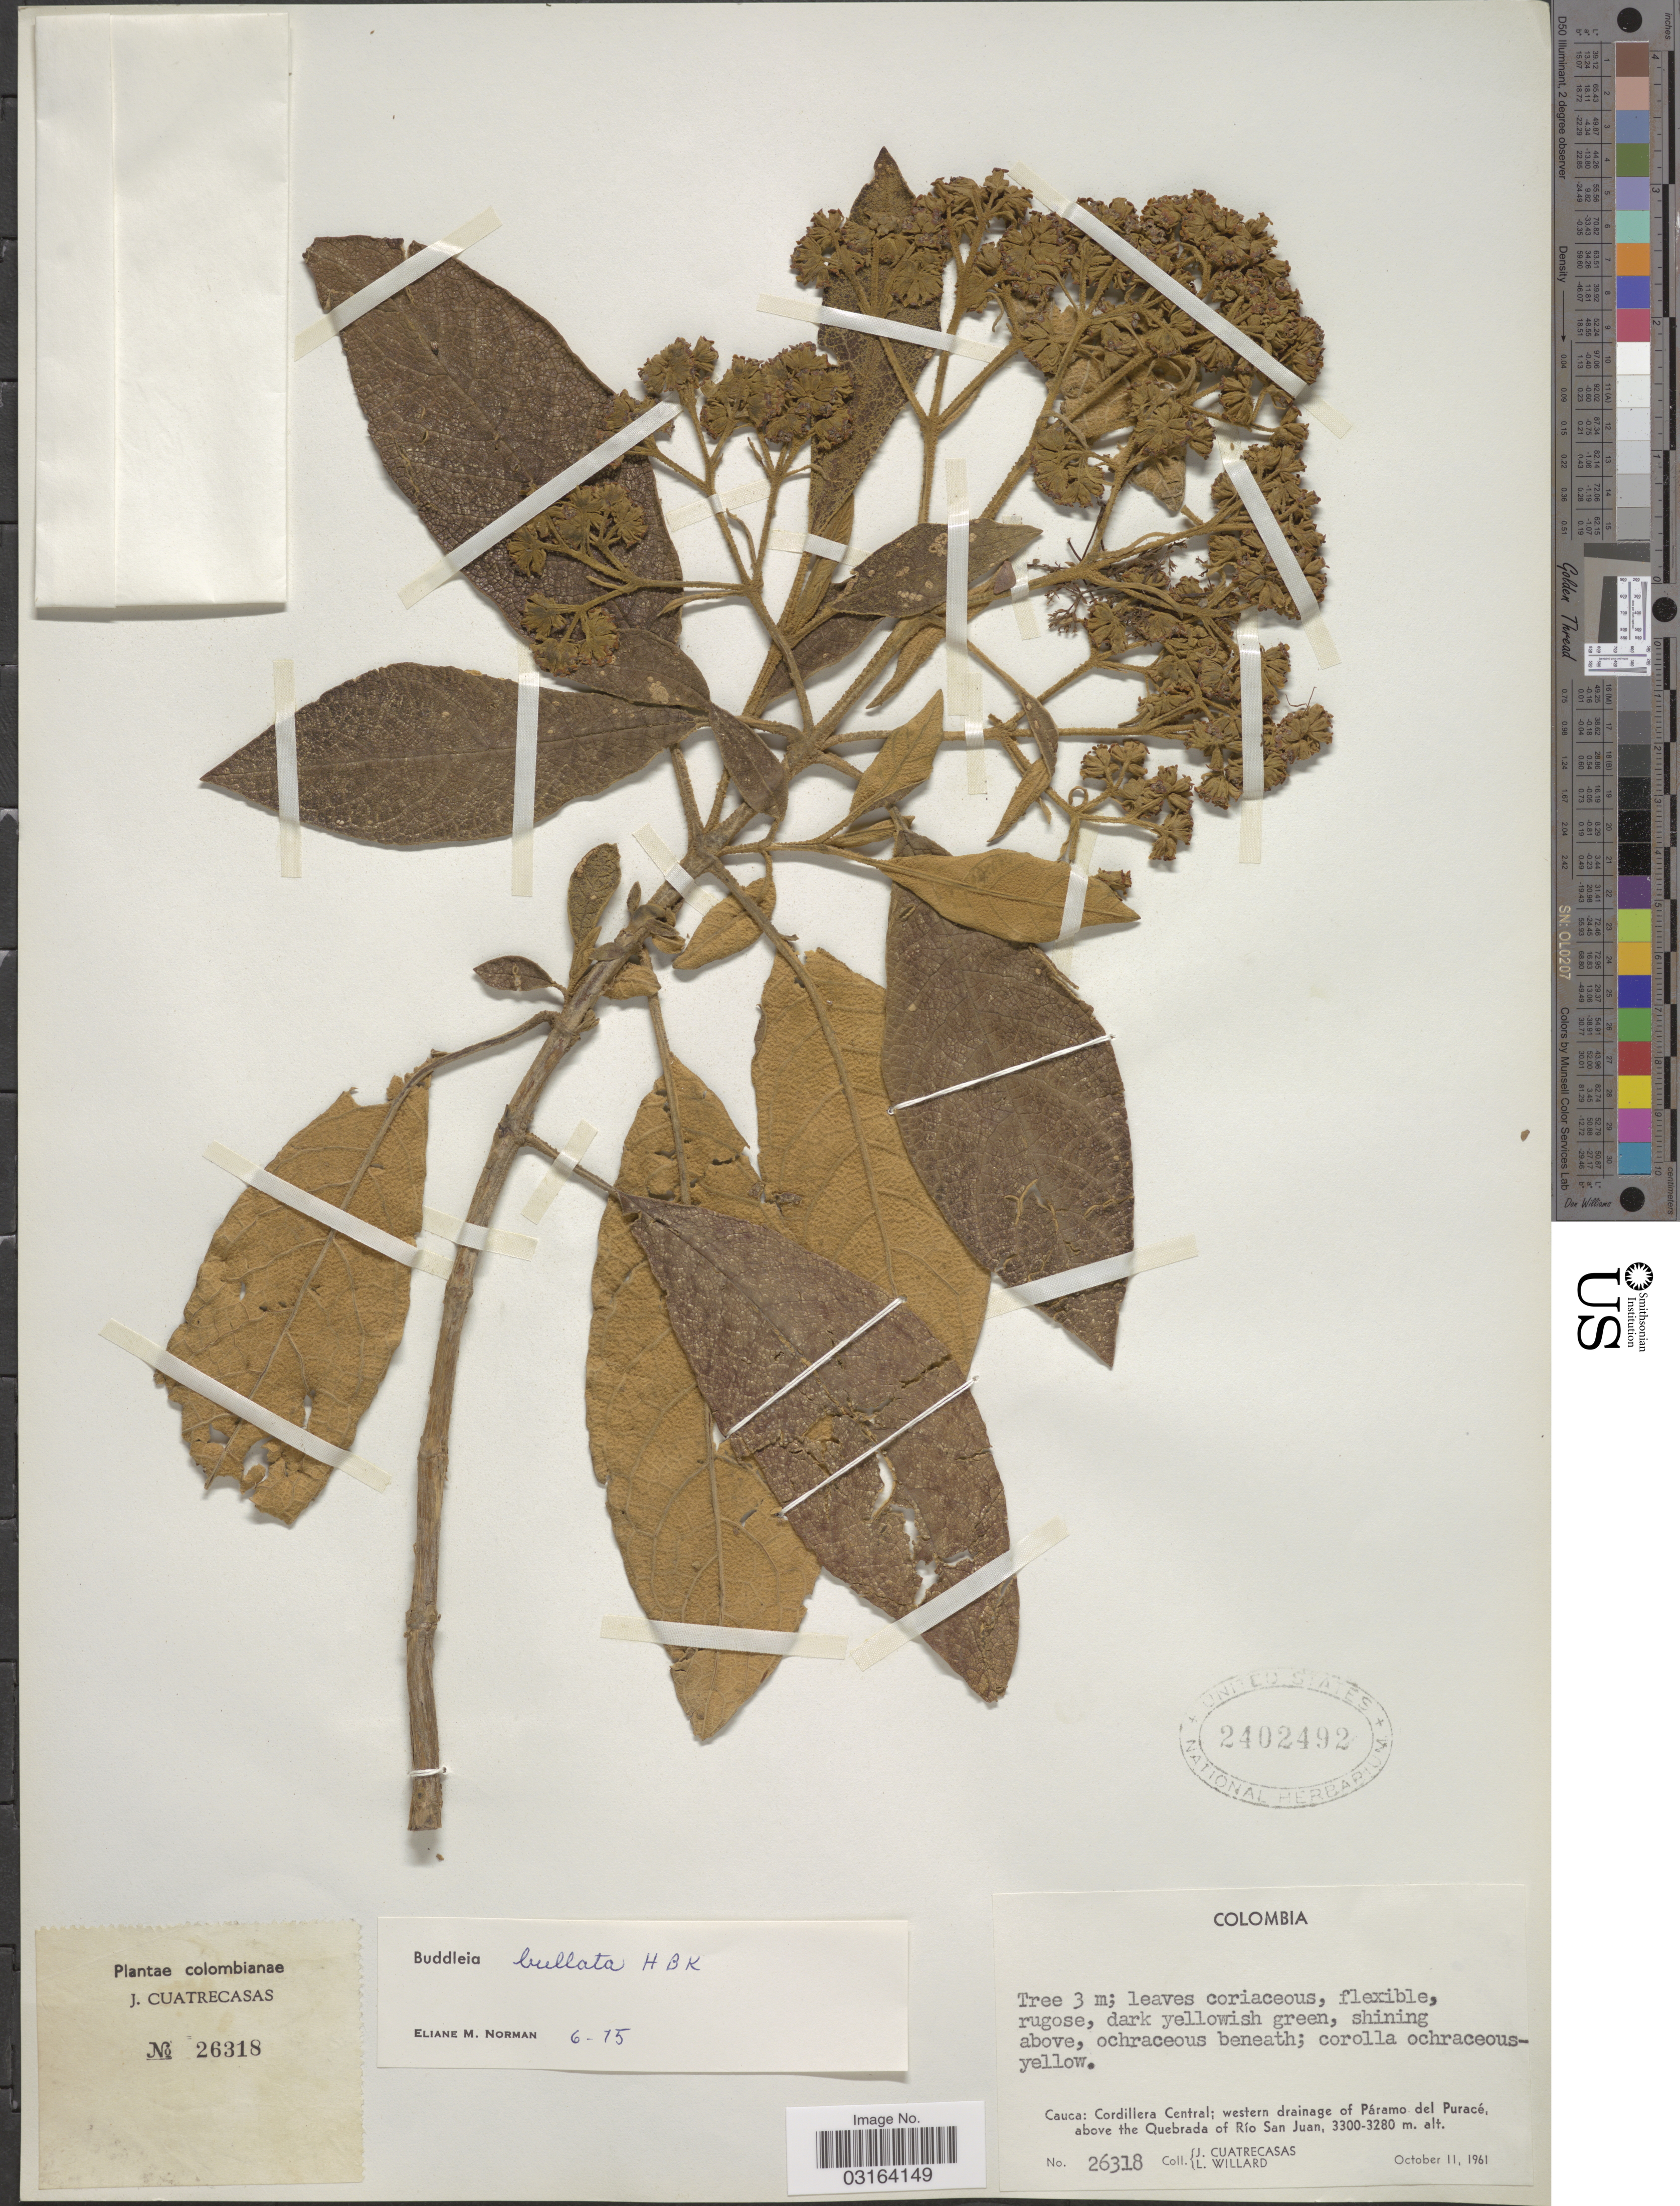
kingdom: Plantae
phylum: Tracheophyta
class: Magnoliopsida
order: Lamiales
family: Scrophulariaceae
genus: Buddleja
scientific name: Buddleja bullata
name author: Kunth in Humb. & et al.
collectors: J. Cuatrecasas & L. Willard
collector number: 26318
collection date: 1961-10-11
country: Colombia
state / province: Cauca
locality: Cordillera Central; western drainage of Páramo del Puracé, above the Quebrada of Río San Juan.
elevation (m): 3280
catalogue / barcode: US 2402492